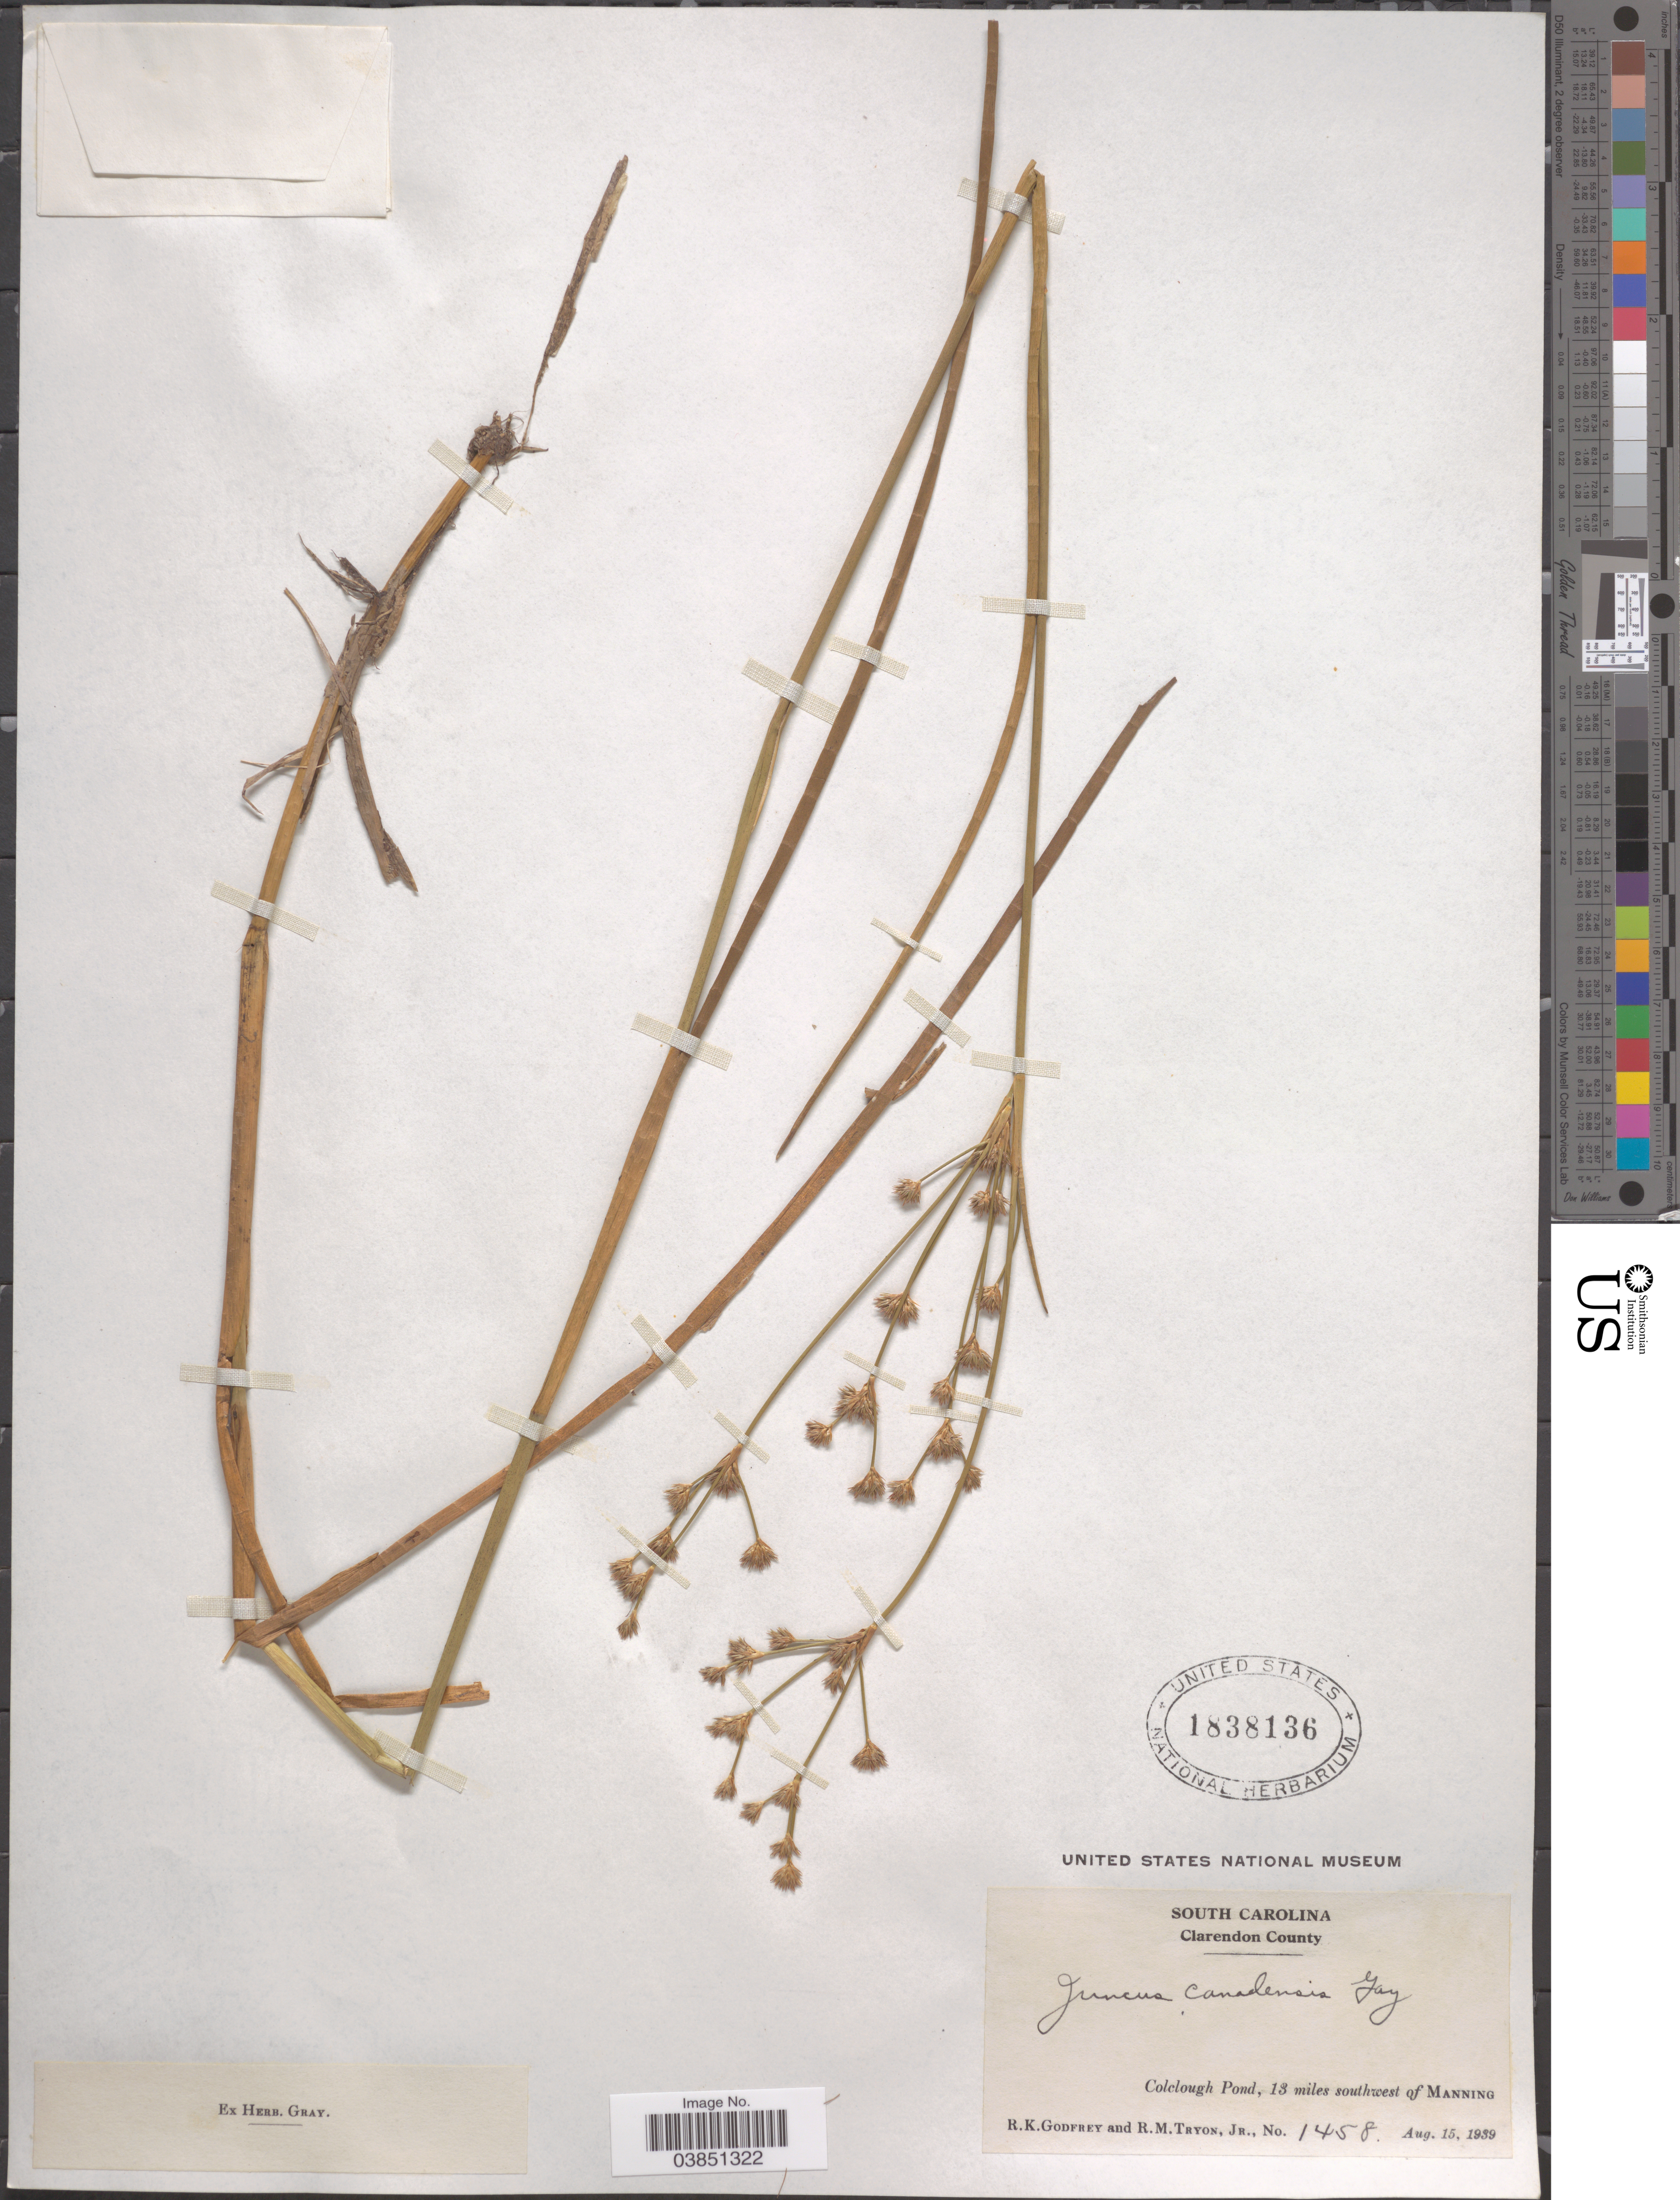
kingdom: Plantae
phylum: Tracheophyta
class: Liliopsida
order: Poales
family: Juncaceae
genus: Juncus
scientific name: Juncus canadensis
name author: J. Gay ex Laharpe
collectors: R. K. Godfrey & R. Tyron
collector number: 1458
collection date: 1939-08-15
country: United States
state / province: South Carolina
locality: Clarendon County. Colclough Pond, 13 miles southwest of Manning.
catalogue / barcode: US 1838136